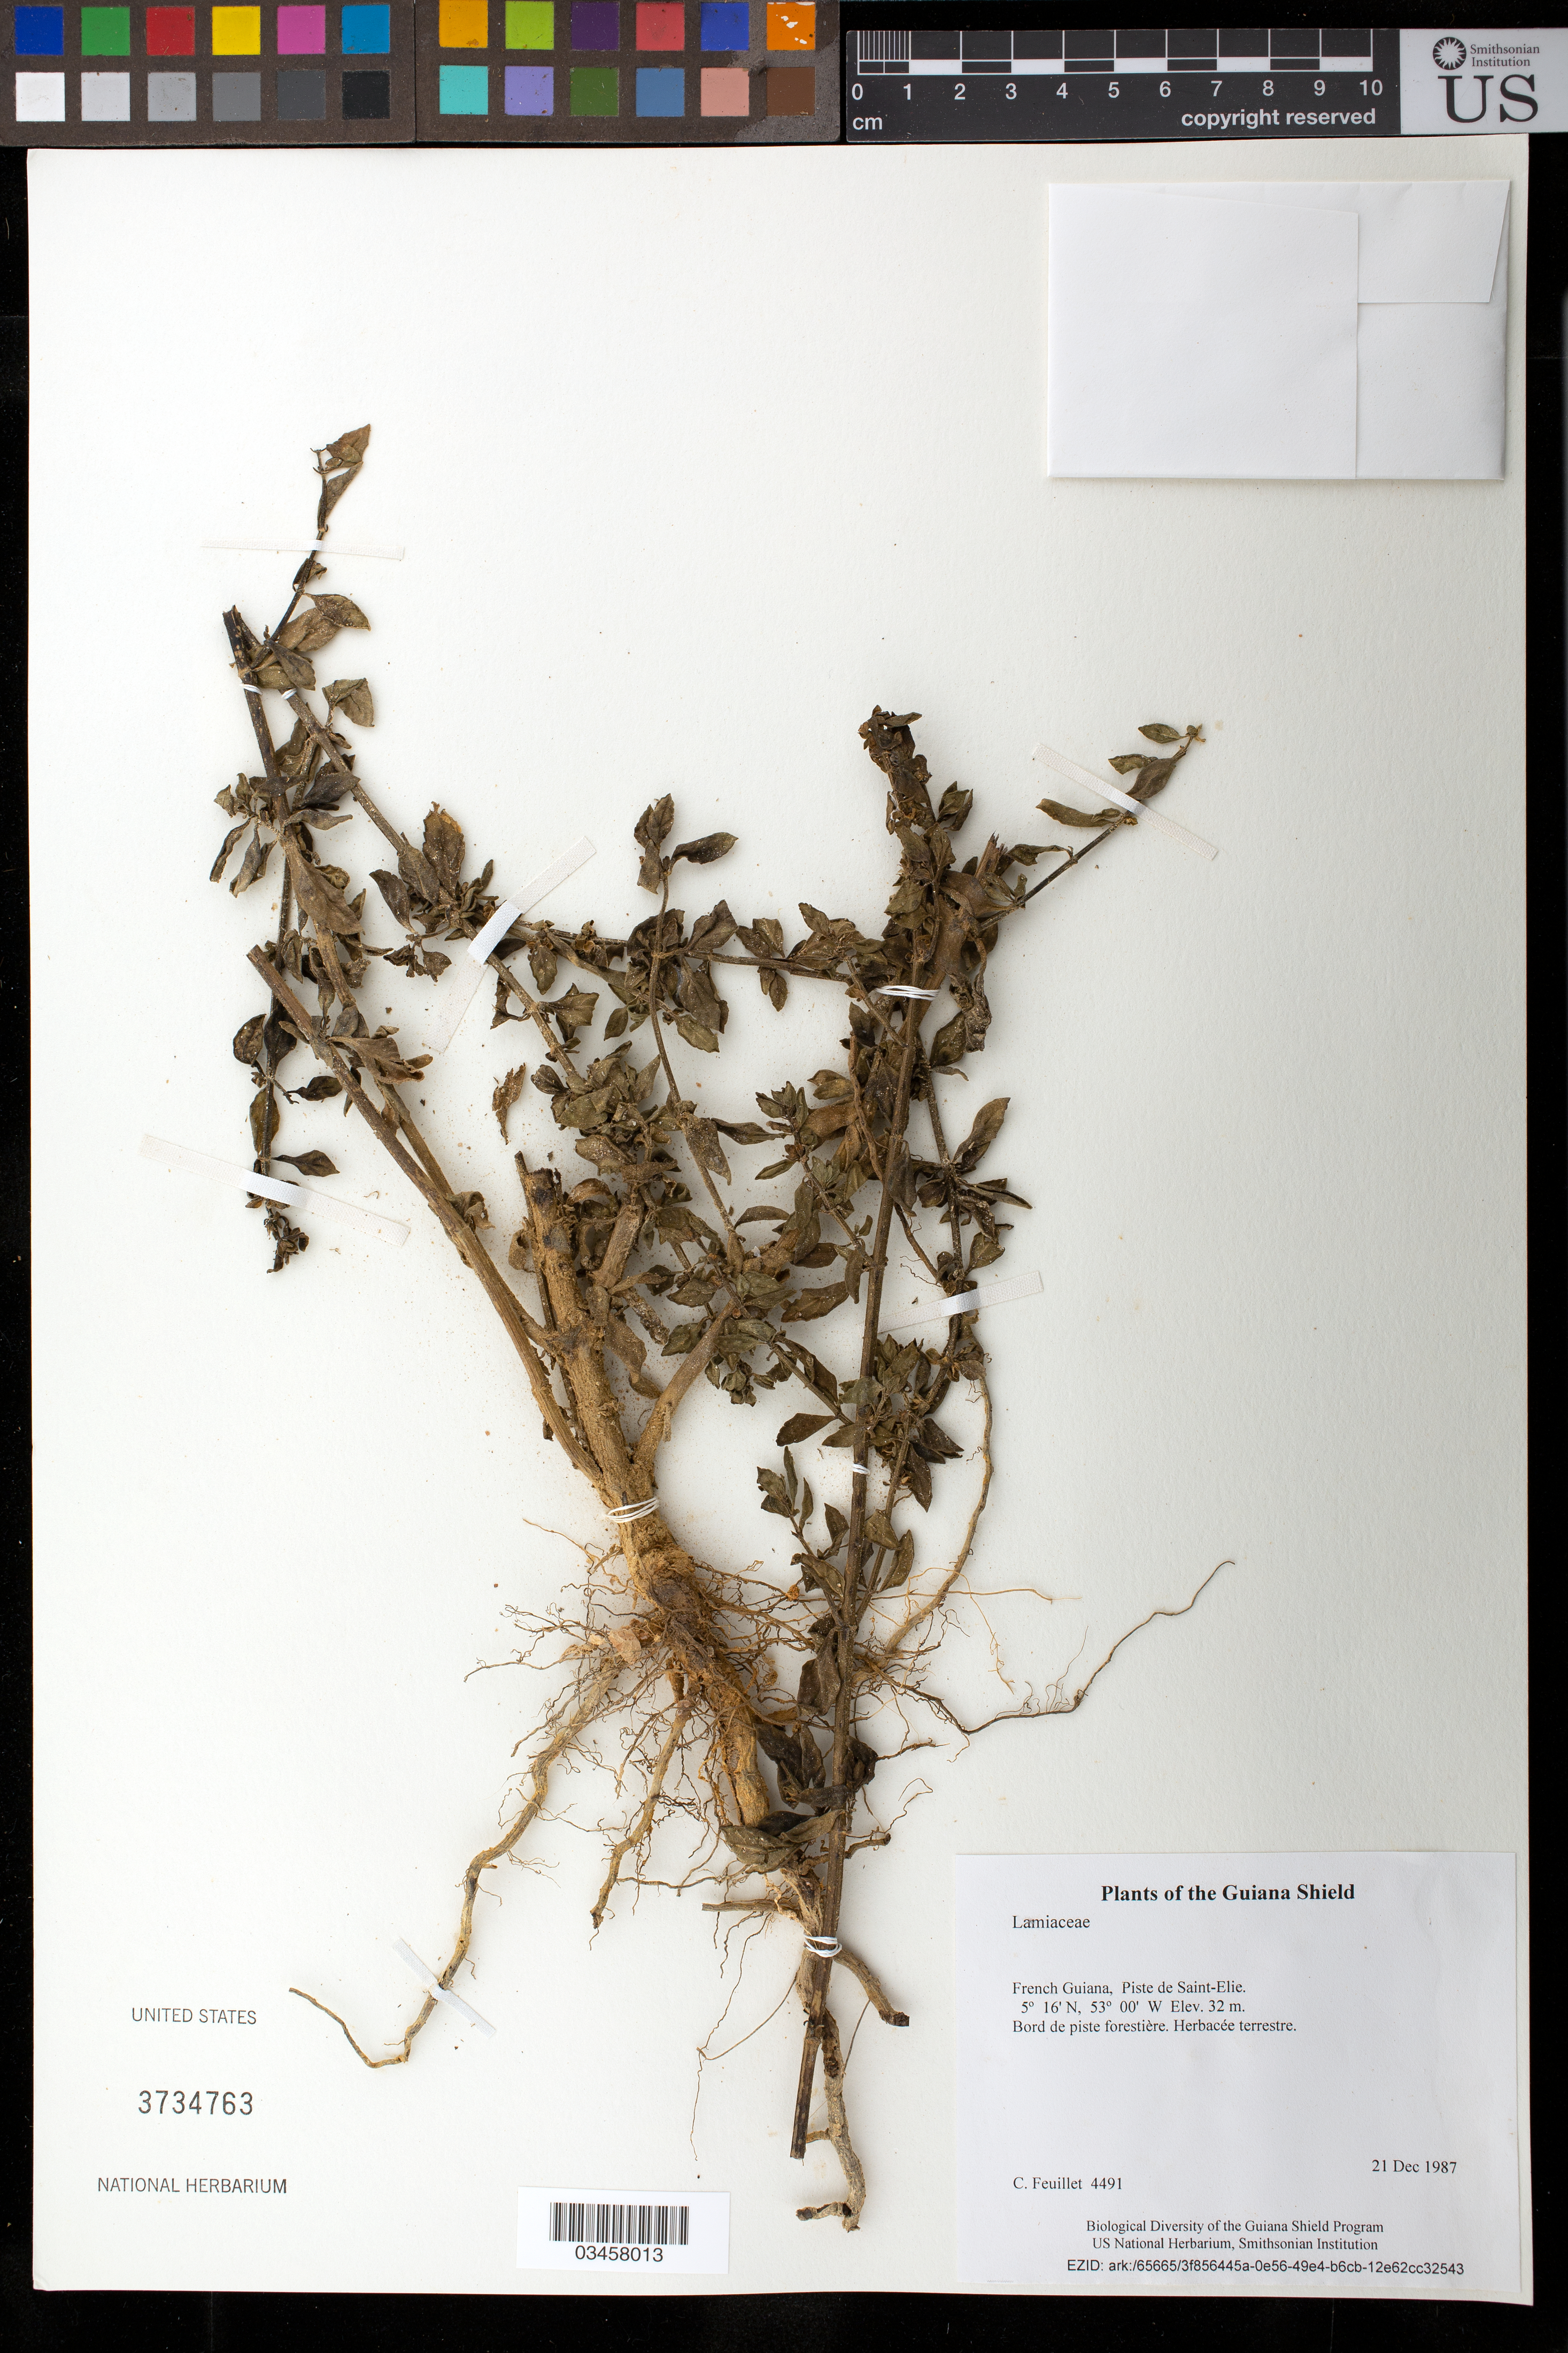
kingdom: Plantae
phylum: Tracheophyta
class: Magnoliopsida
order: Lamiales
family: Lamiaceae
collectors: C. Feuillet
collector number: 4491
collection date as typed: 21 Dec 1987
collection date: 1987-12-21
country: French Guiana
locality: Piste de Saint-Elie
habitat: Bord de piste forestière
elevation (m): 32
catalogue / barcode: US 3734763